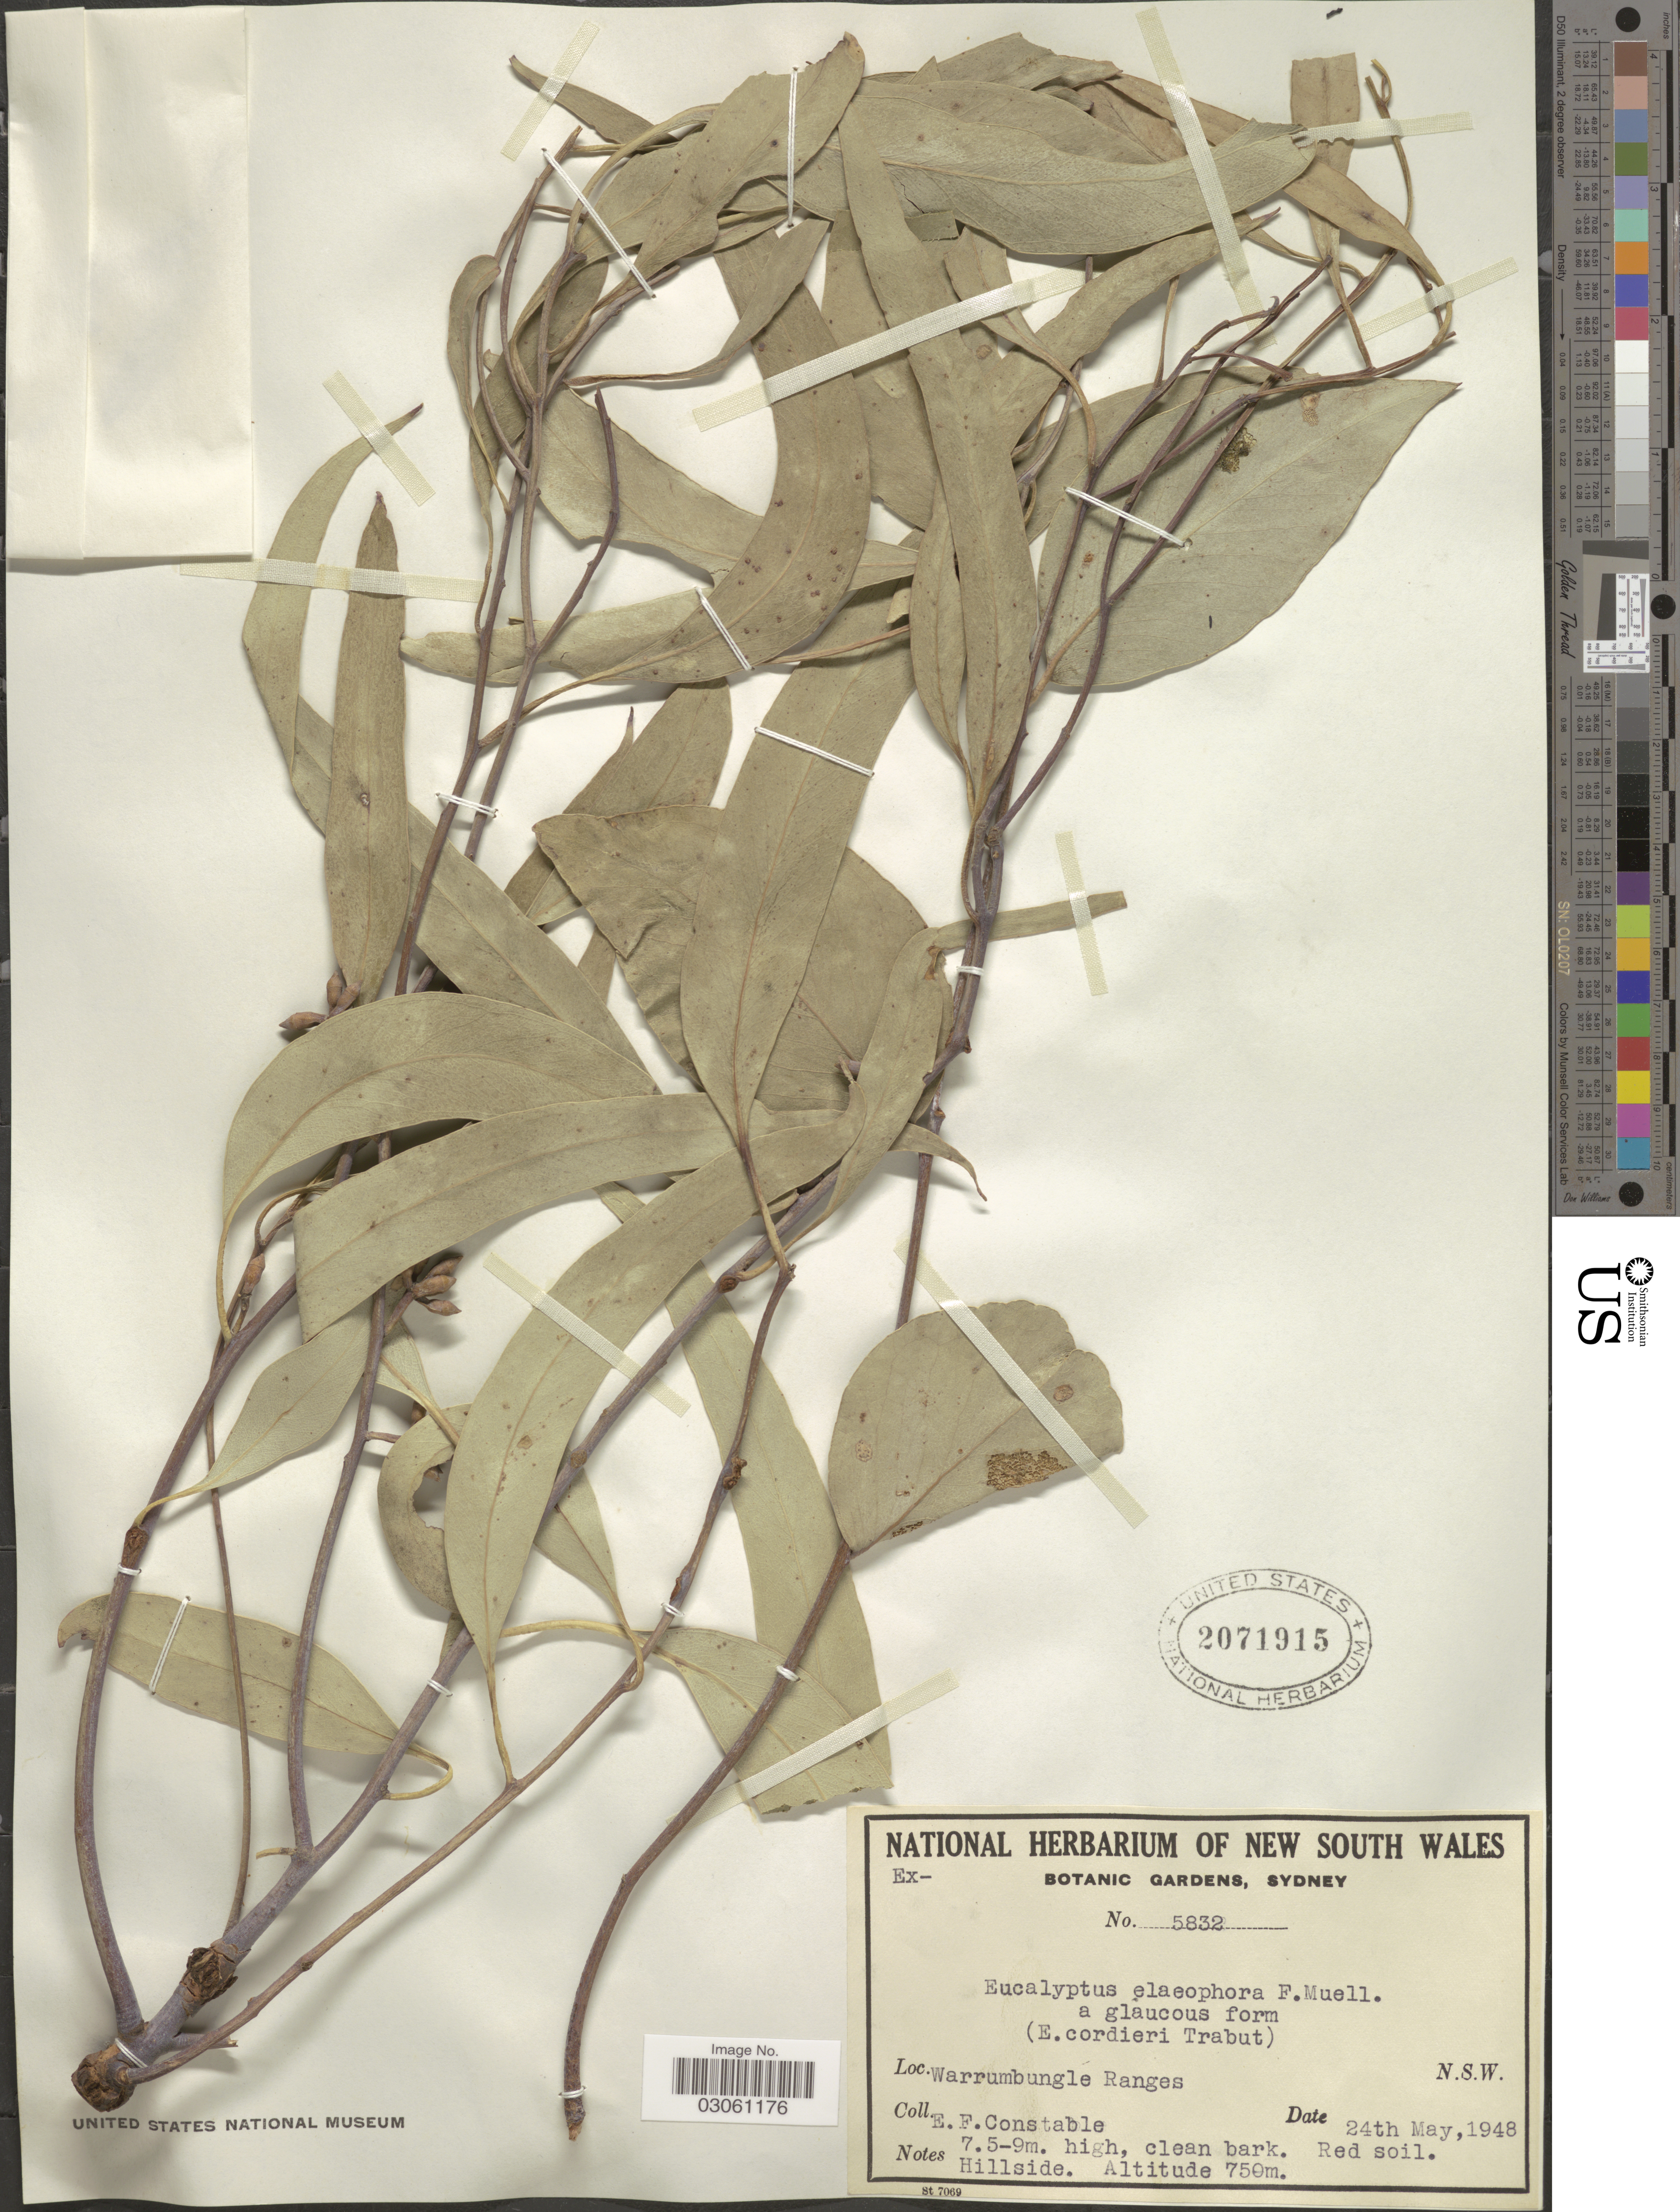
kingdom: Plantae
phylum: Tracheophyta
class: Magnoliopsida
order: Myrtales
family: Myrtaceae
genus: Eucalyptus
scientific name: Eucalyptus elaeophora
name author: F. Muell.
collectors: E. F. Constable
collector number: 5832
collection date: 1948-05-24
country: Australia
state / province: New South Wales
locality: Warrumbungle Ranges.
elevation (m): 750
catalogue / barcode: US 2071915